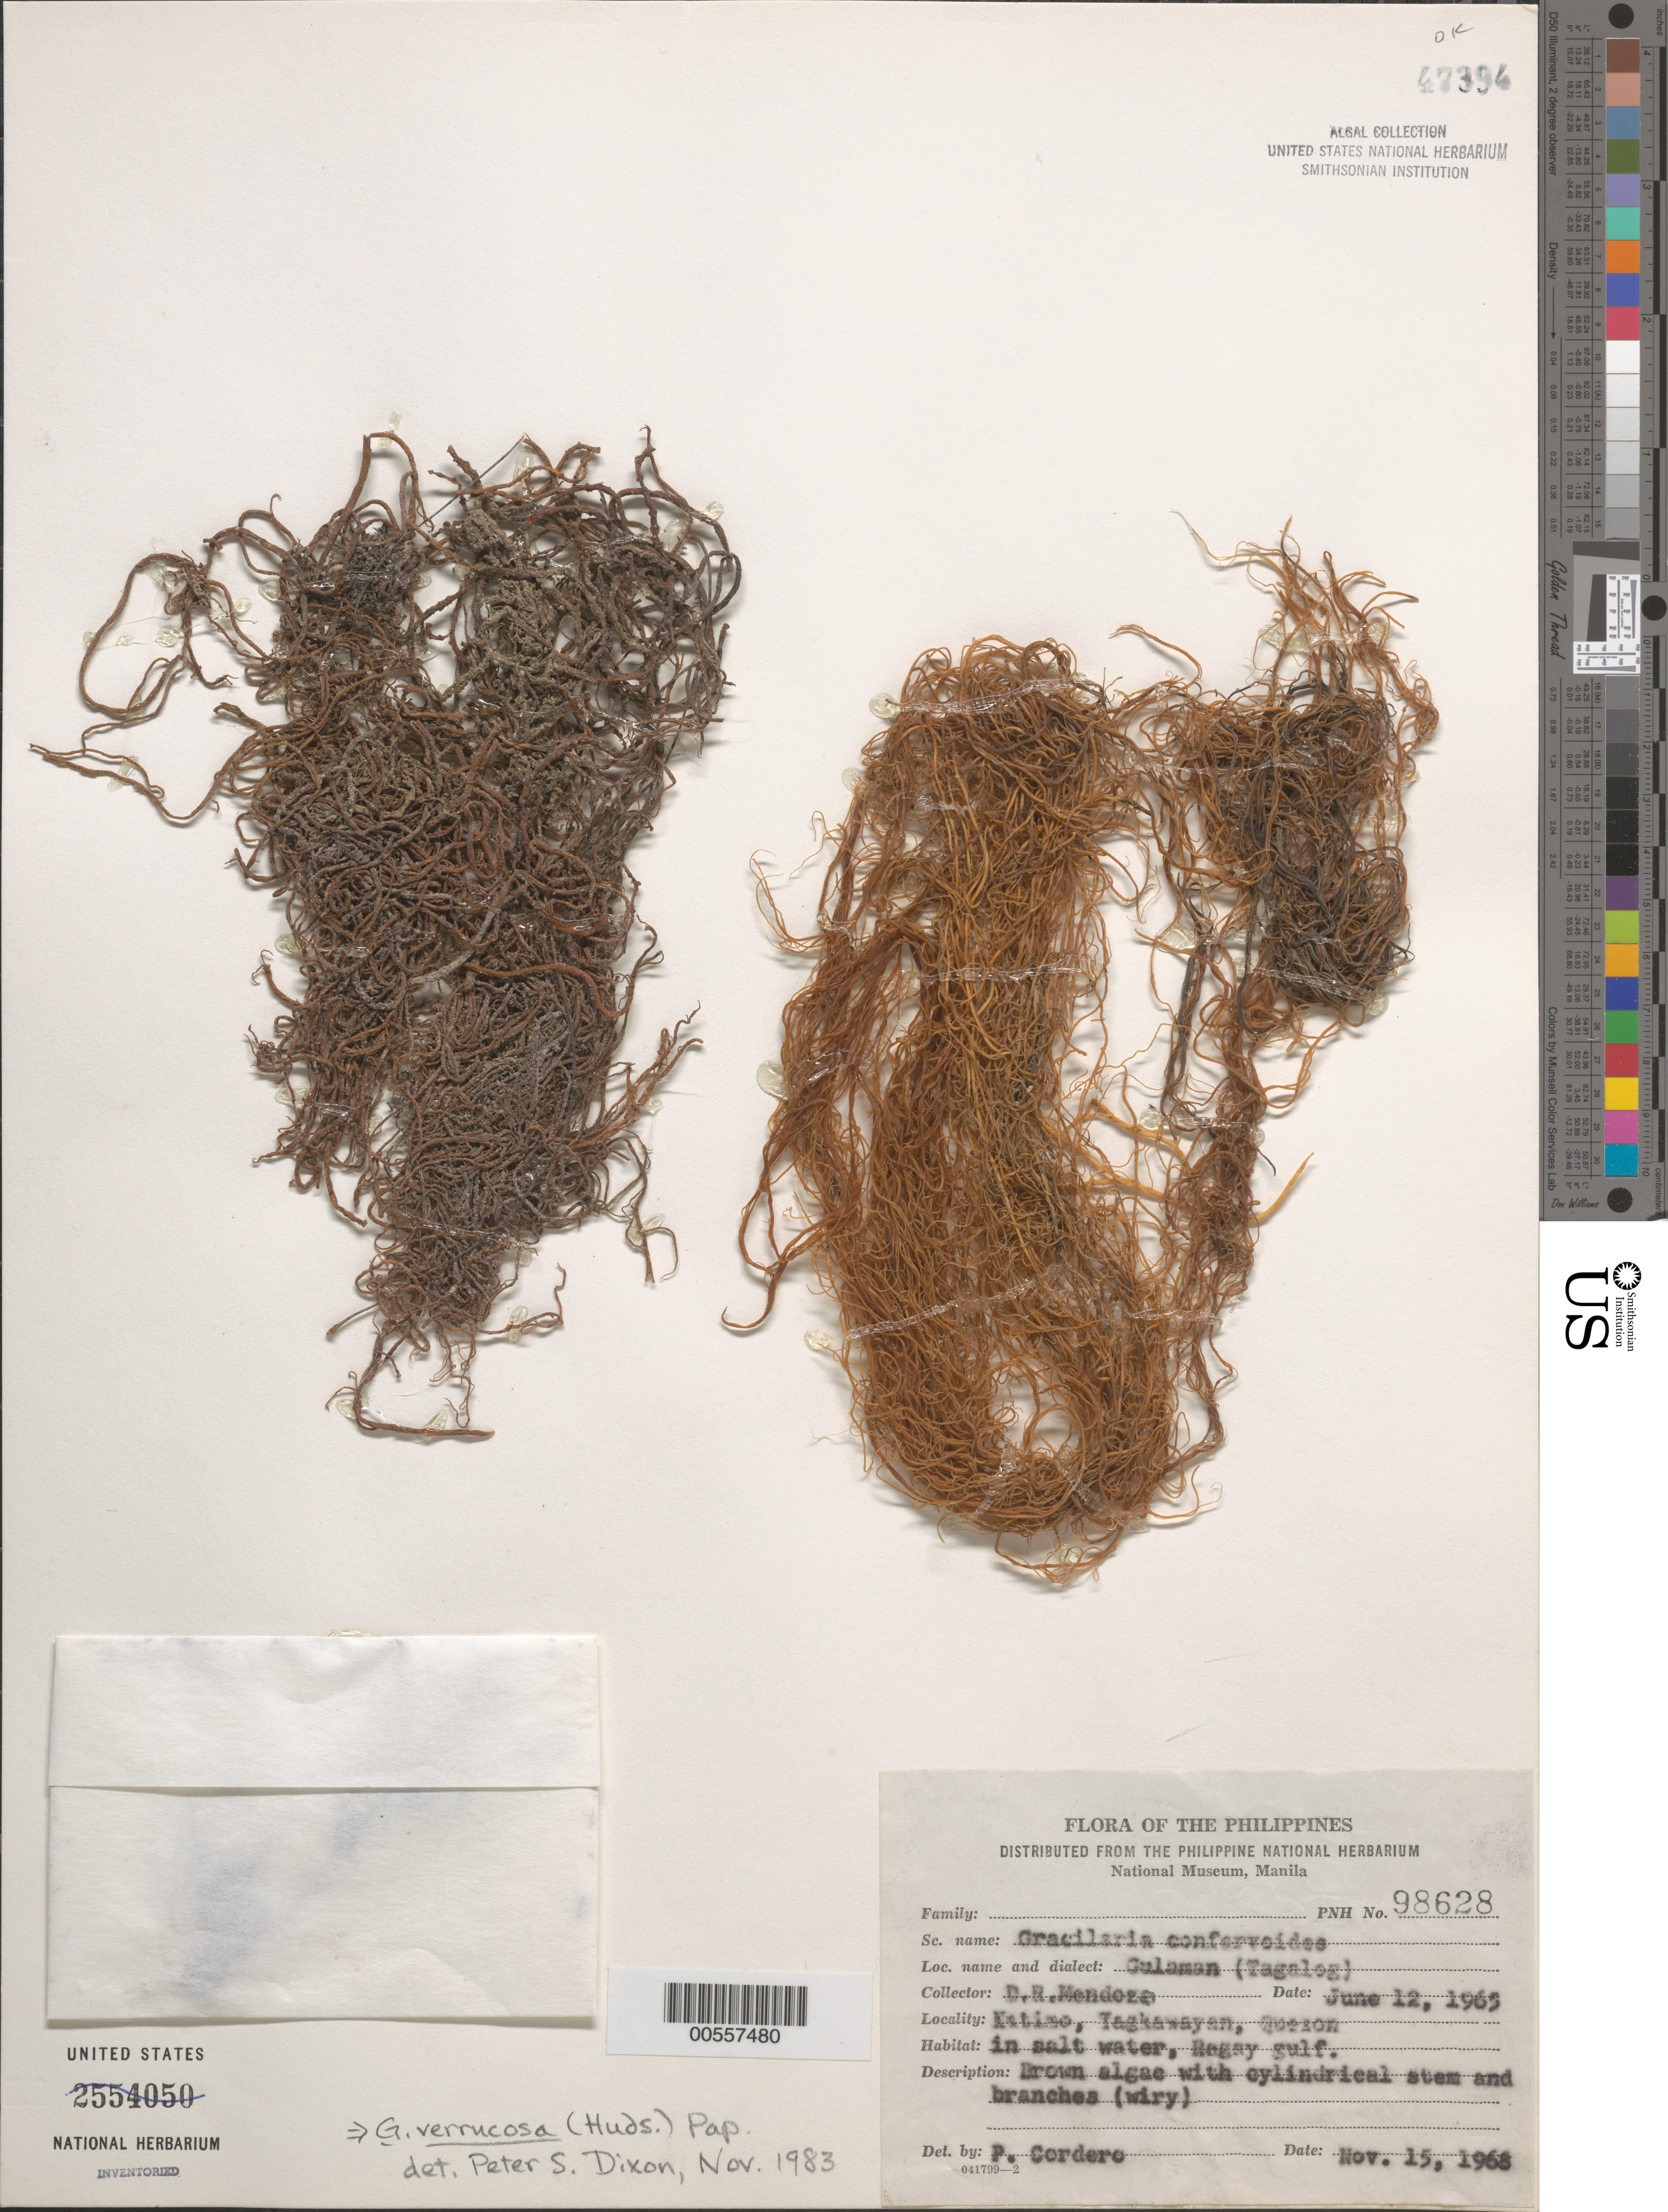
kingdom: Plantae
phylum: Rhodophyta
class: Florideophyceae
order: Gracilariales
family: Gracilariaceae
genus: Gracilariopsis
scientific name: Gracilariopsis longissima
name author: (S.G. Gmel.) Steentoft et al.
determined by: Algae name updating Project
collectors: D. Mendoza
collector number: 98628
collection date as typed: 12 Jun 1965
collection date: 1965-06-12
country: Philippines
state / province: Calabarzon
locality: Katimo, tagkawayan, quezon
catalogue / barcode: US 47394